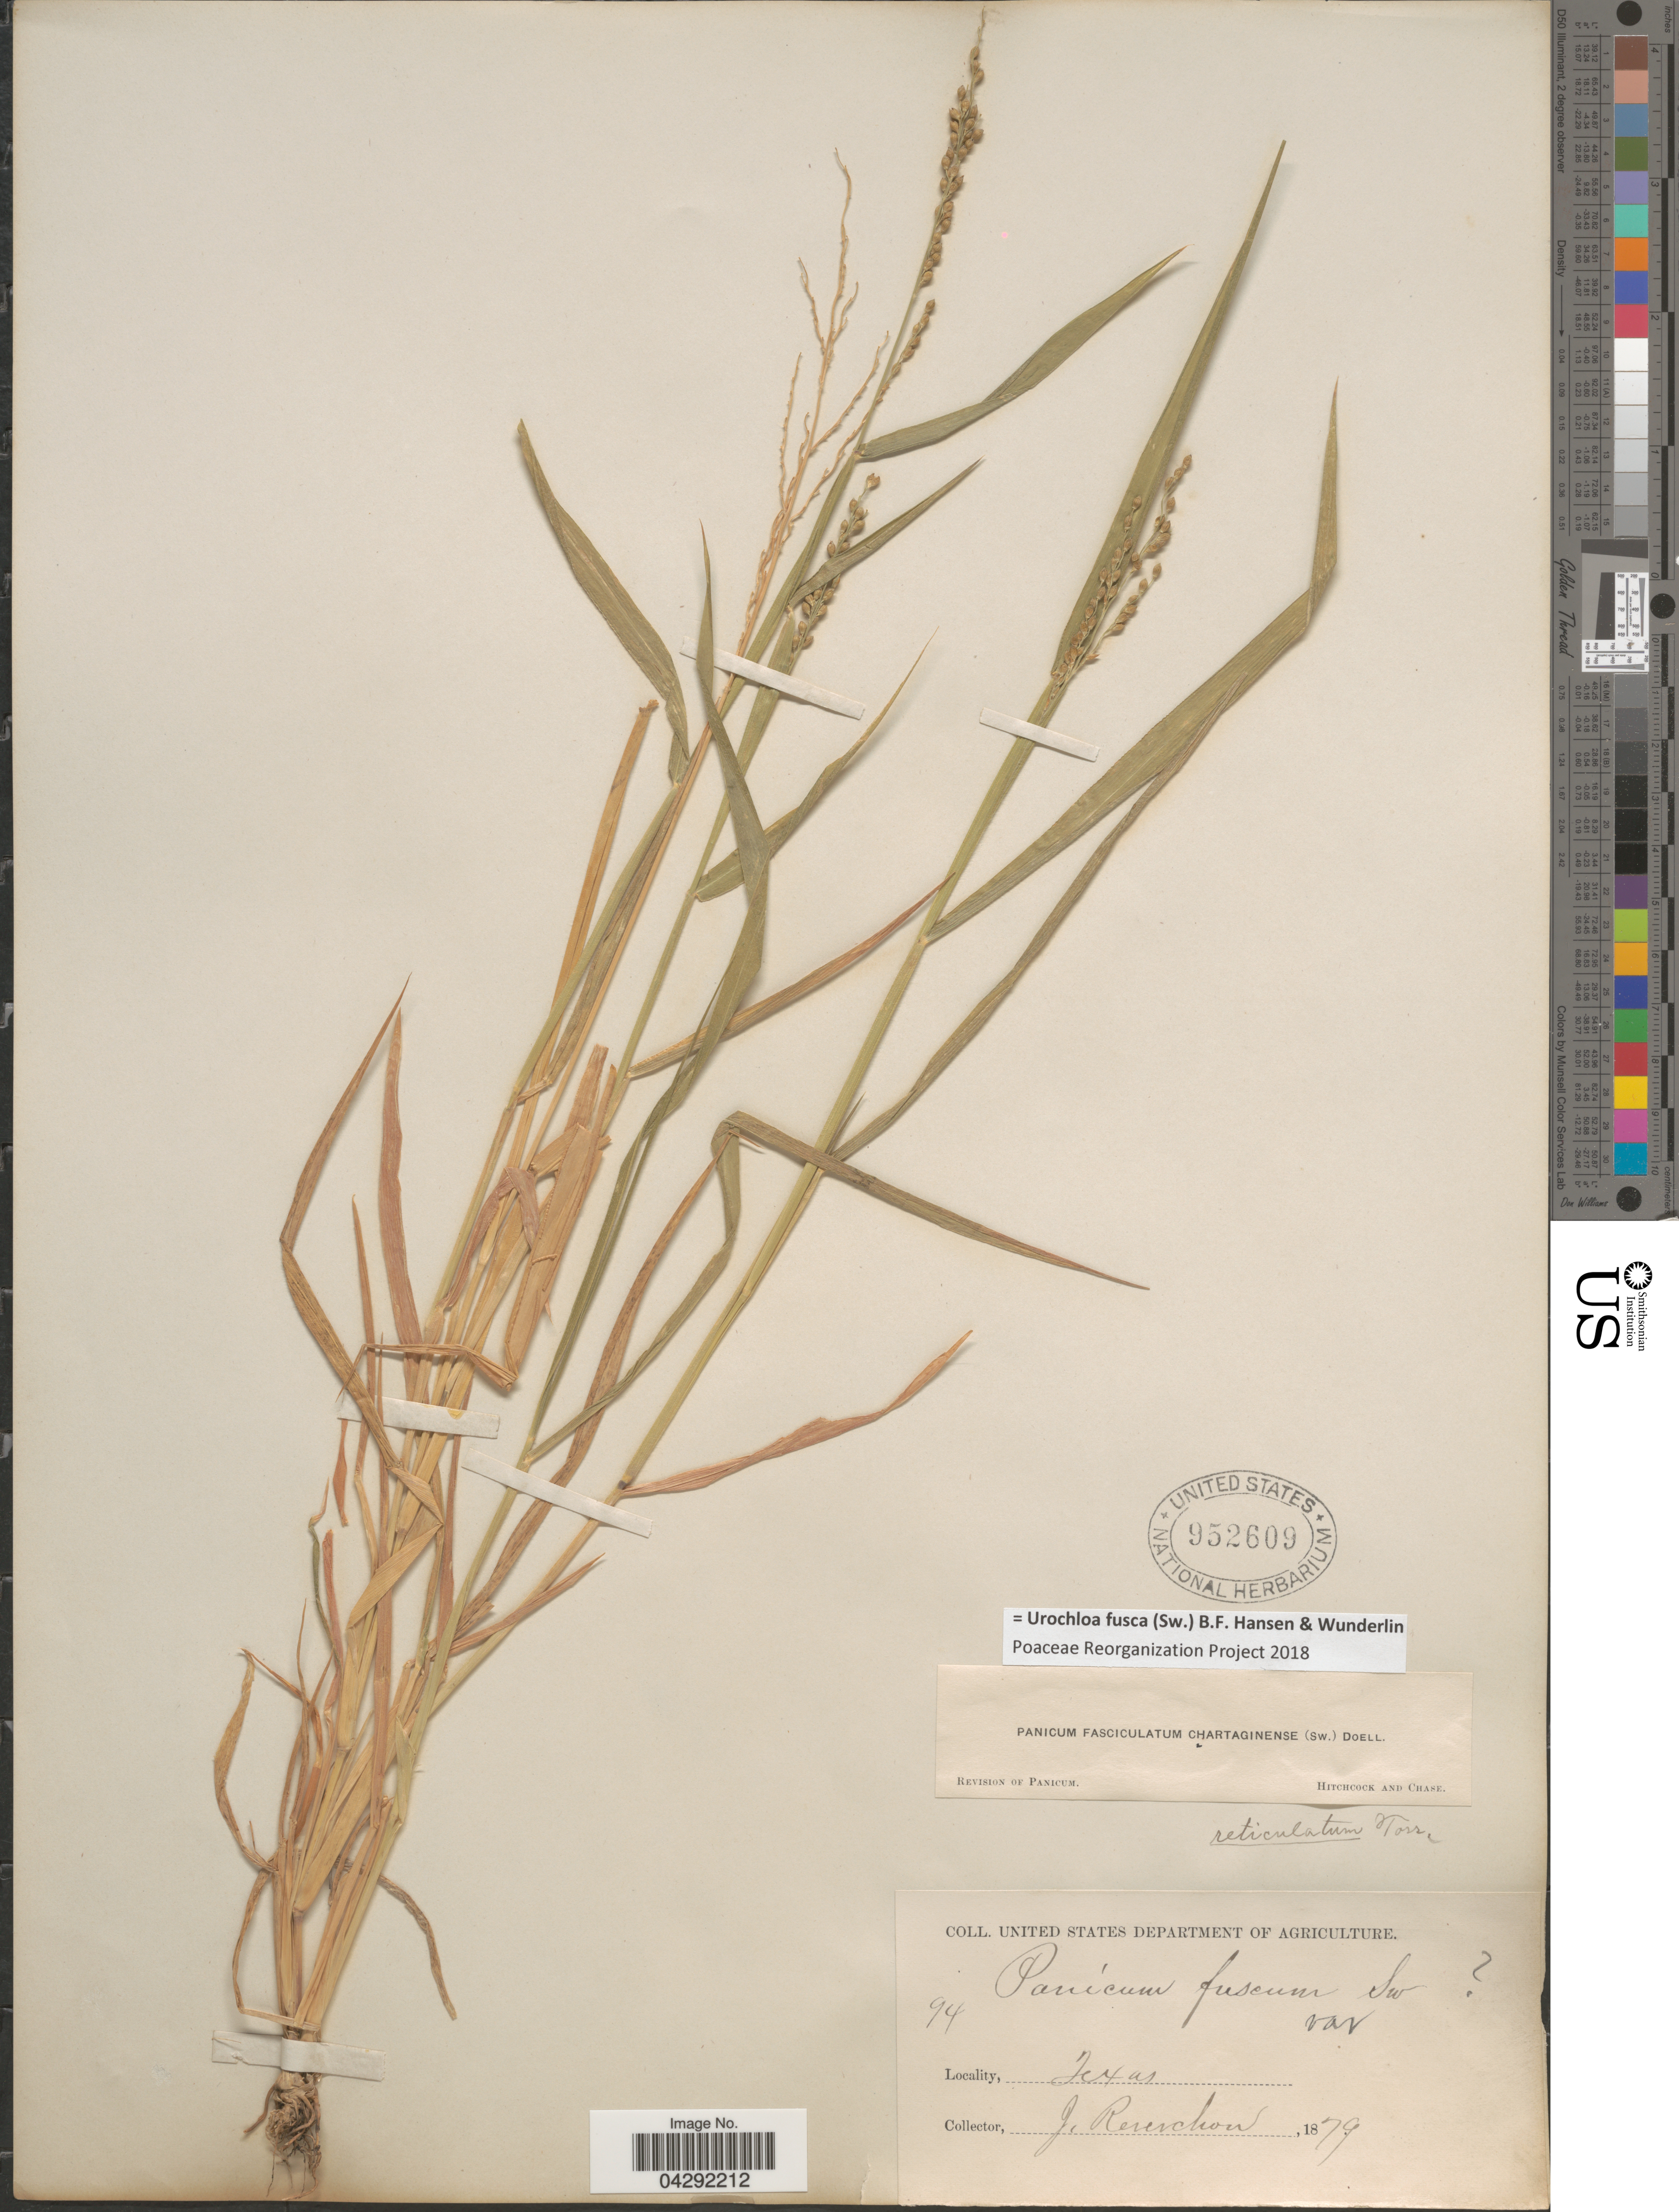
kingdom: Plantae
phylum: Tracheophyta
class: Liliopsida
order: Poales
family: Poaceae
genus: Urochloa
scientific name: Urochloa fusca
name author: (Sw.) B.F. Hansen & Wunderlin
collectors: J. Reverchon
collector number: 94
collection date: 1879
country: United States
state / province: Texas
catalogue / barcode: US 952609